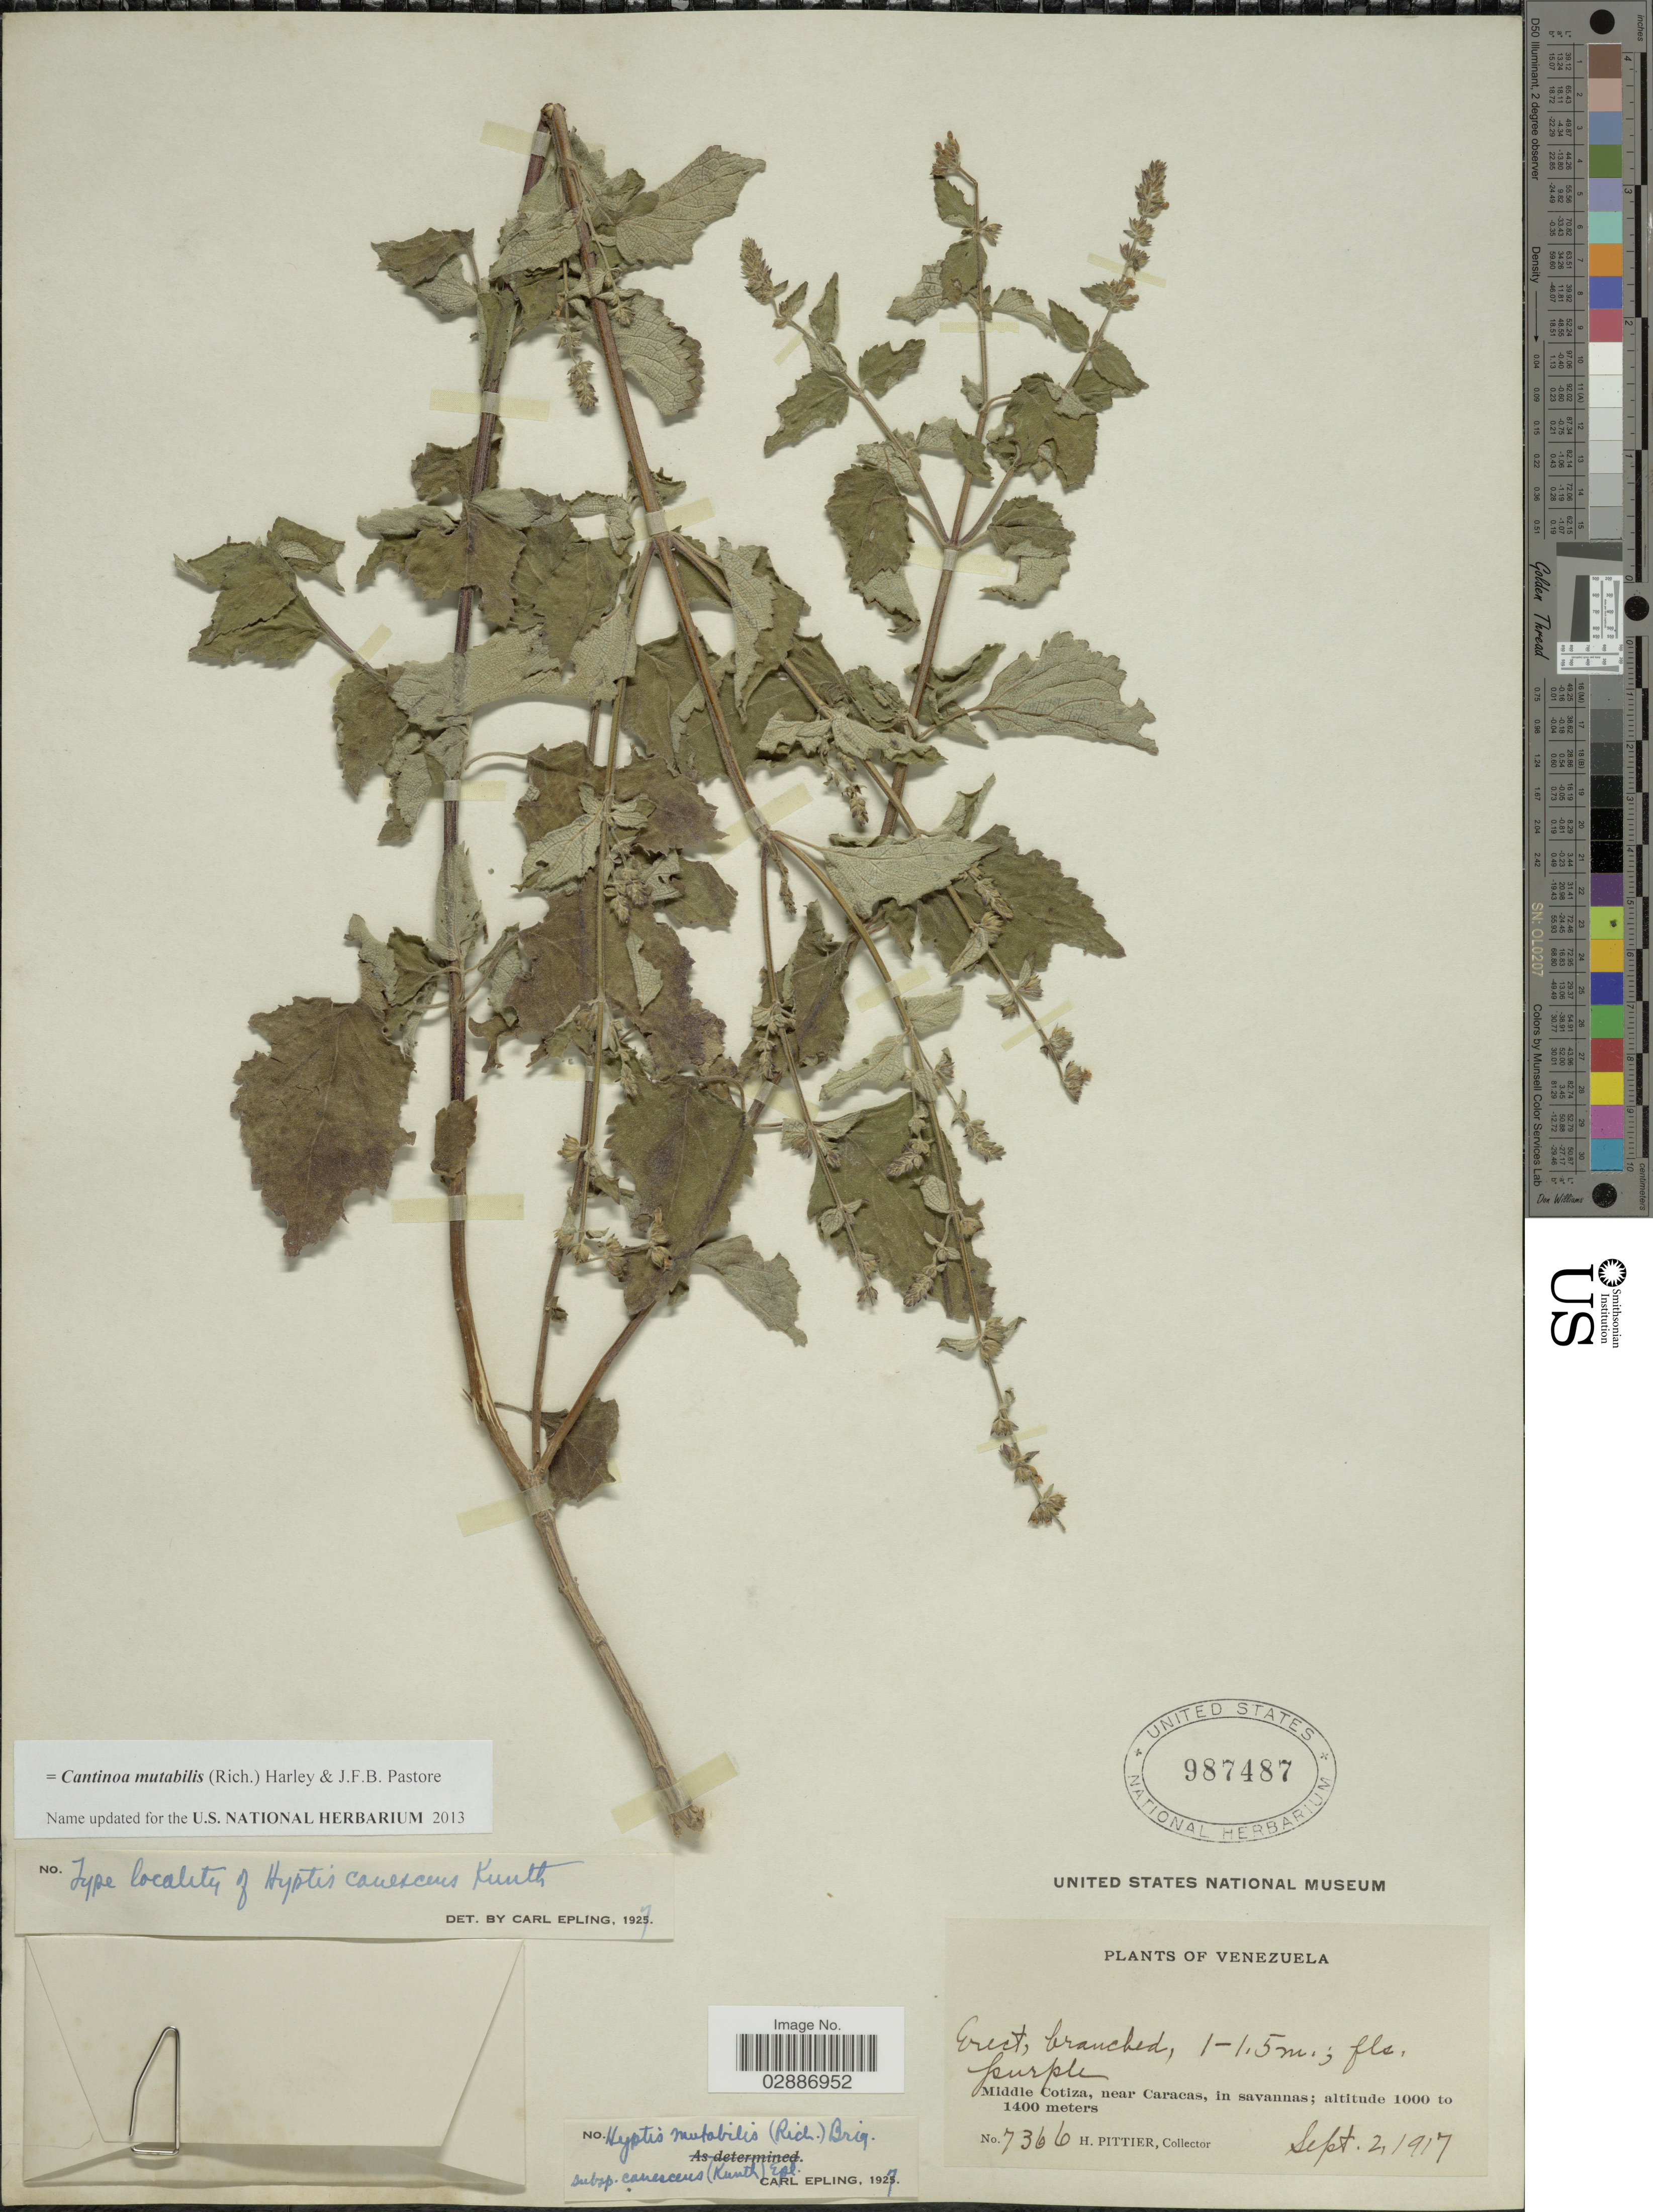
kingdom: Plantae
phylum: Tracheophyta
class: Magnoliopsida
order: Lamiales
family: Lamiaceae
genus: Cantinoa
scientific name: Cantinoa mutabilis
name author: (Epling) Harley & J.F.B. Pastore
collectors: H. F. Pittier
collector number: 7366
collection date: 1917-09-02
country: Venezuela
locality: Middle Cotiza, near Caracas.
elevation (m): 1000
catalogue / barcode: US 987487